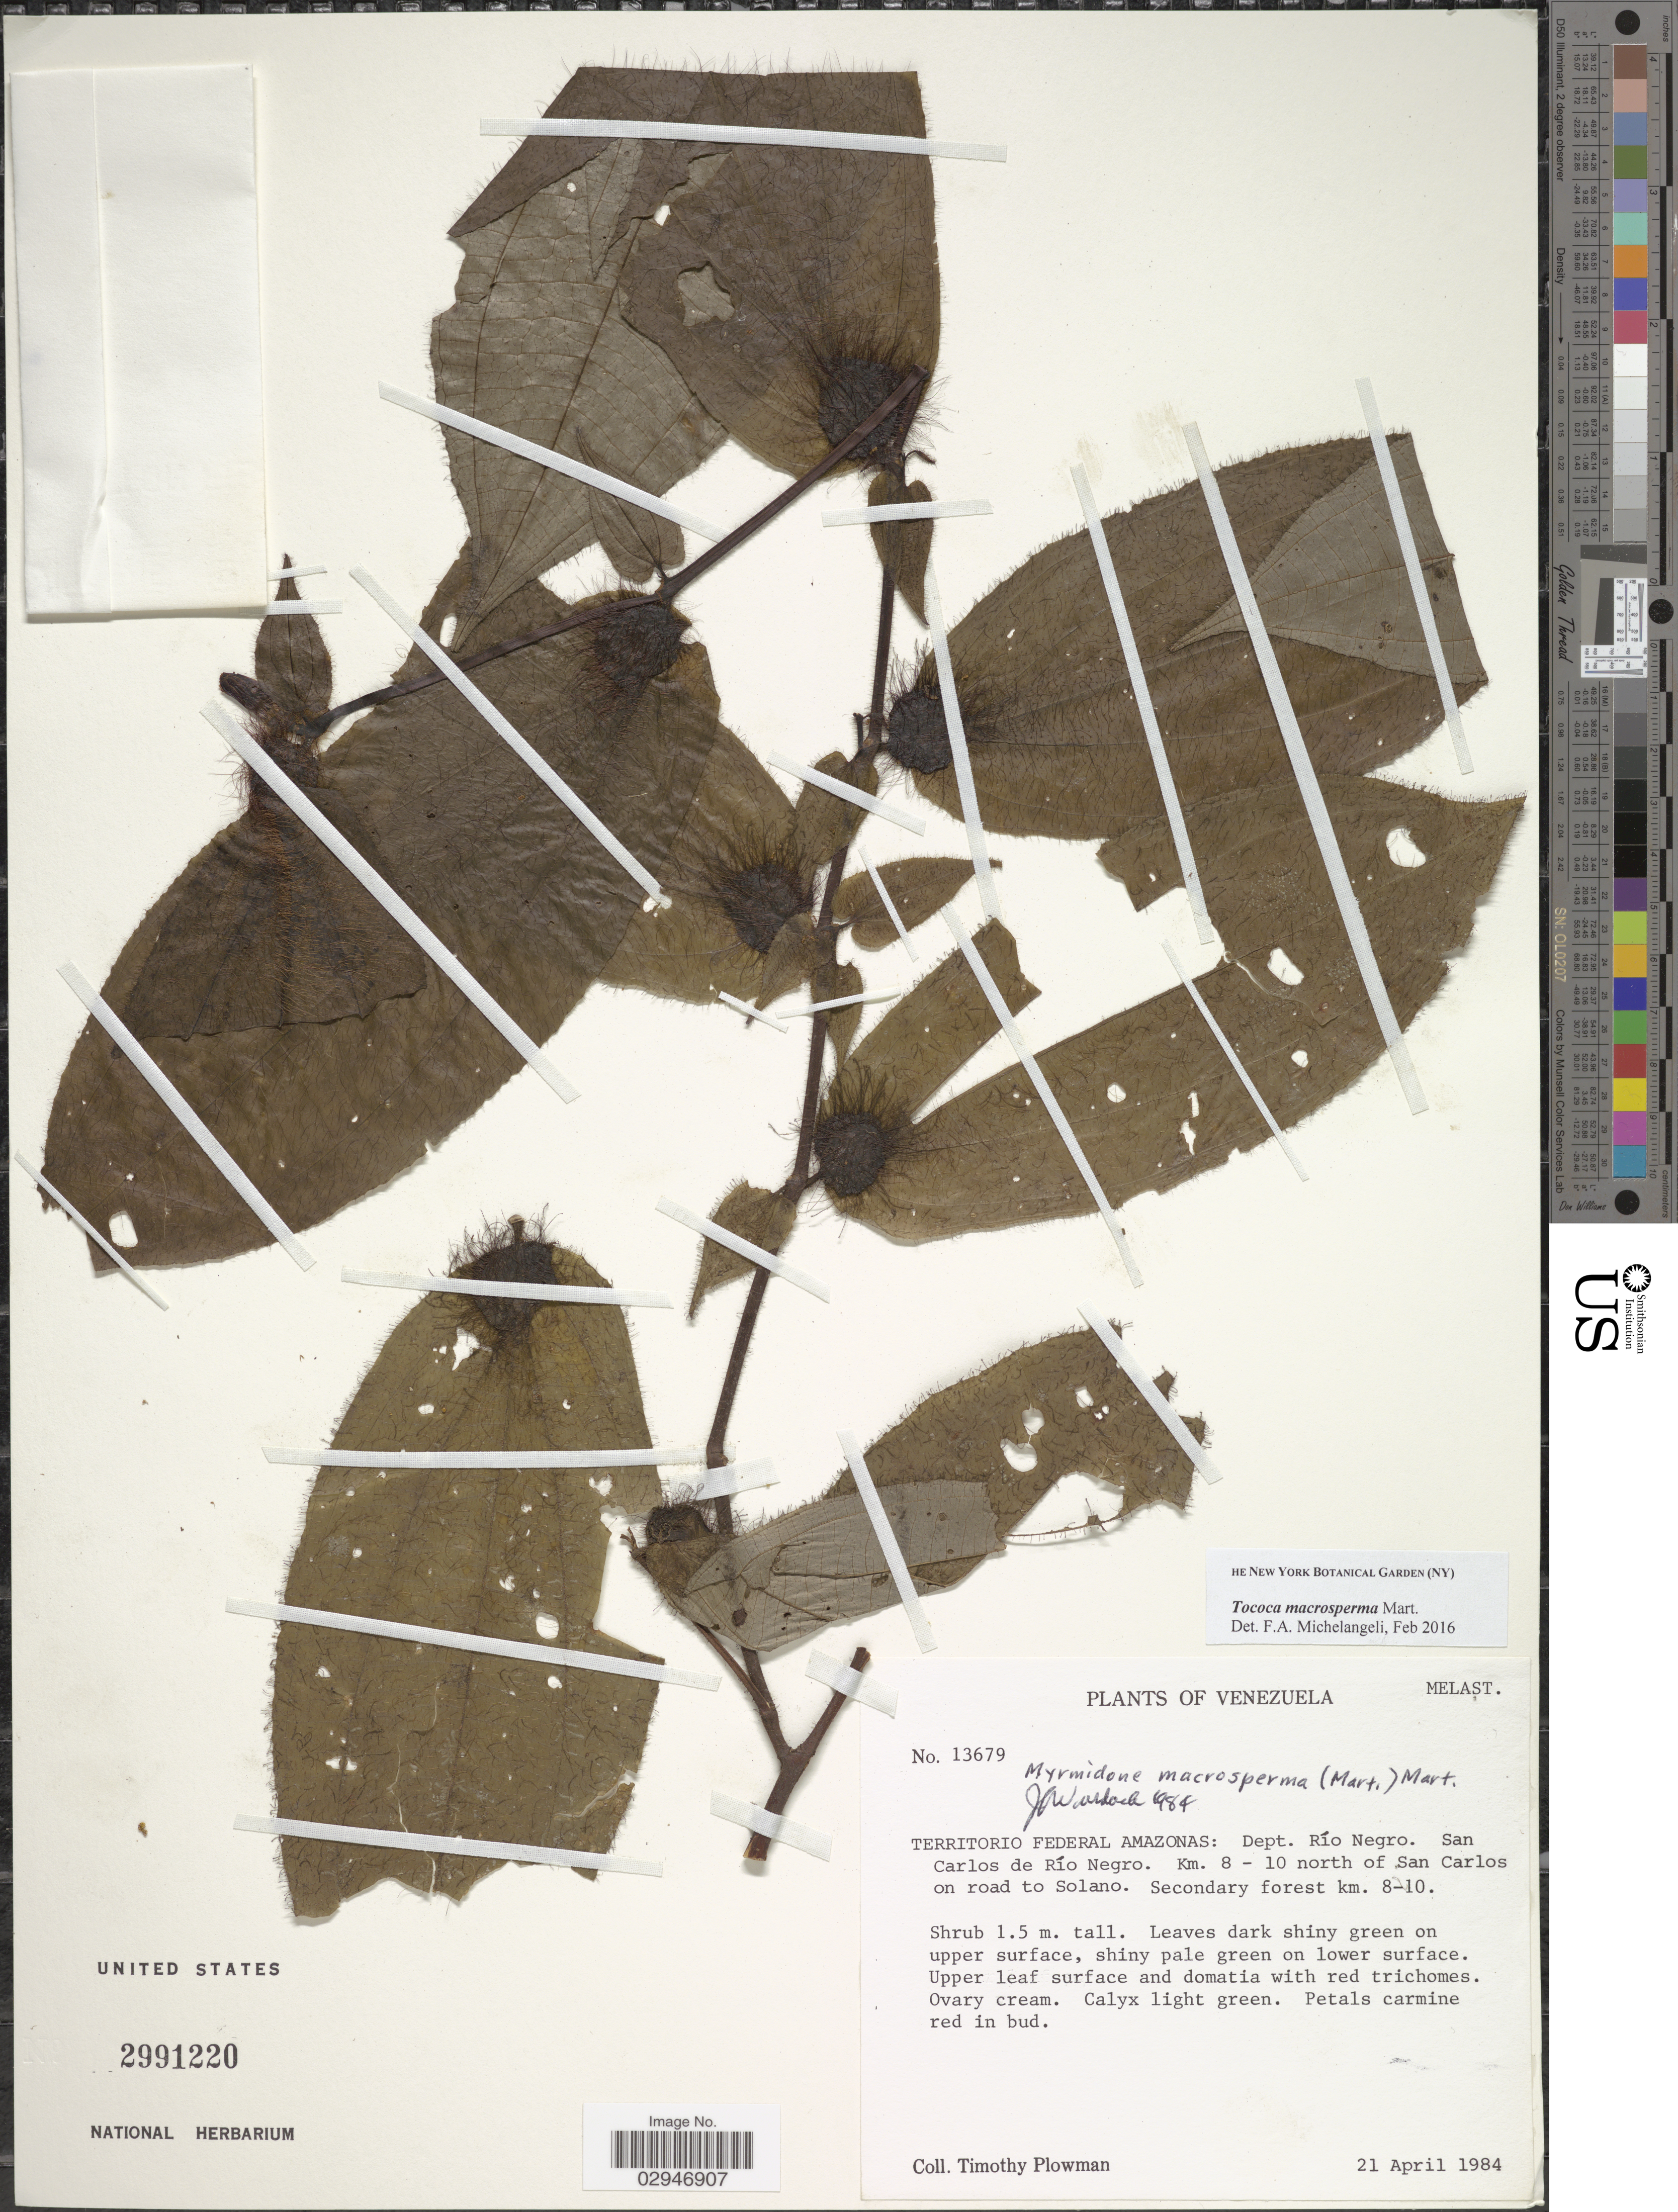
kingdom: Plantae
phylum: Tracheophyta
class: Magnoliopsida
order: Myrtales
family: Melastomataceae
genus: Tococa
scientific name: Tococa macrosperma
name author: Mart.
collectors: T. Plowman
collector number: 13679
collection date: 1984-04-21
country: Venezuela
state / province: Amazonas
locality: Territorio Federal Amazonas: Dpto. Río Negro. San Carlos de Río Negro. Km. 8-10 north of San Carlos on road to Solano. Secondary forest km. 8-10.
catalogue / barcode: US 2991220